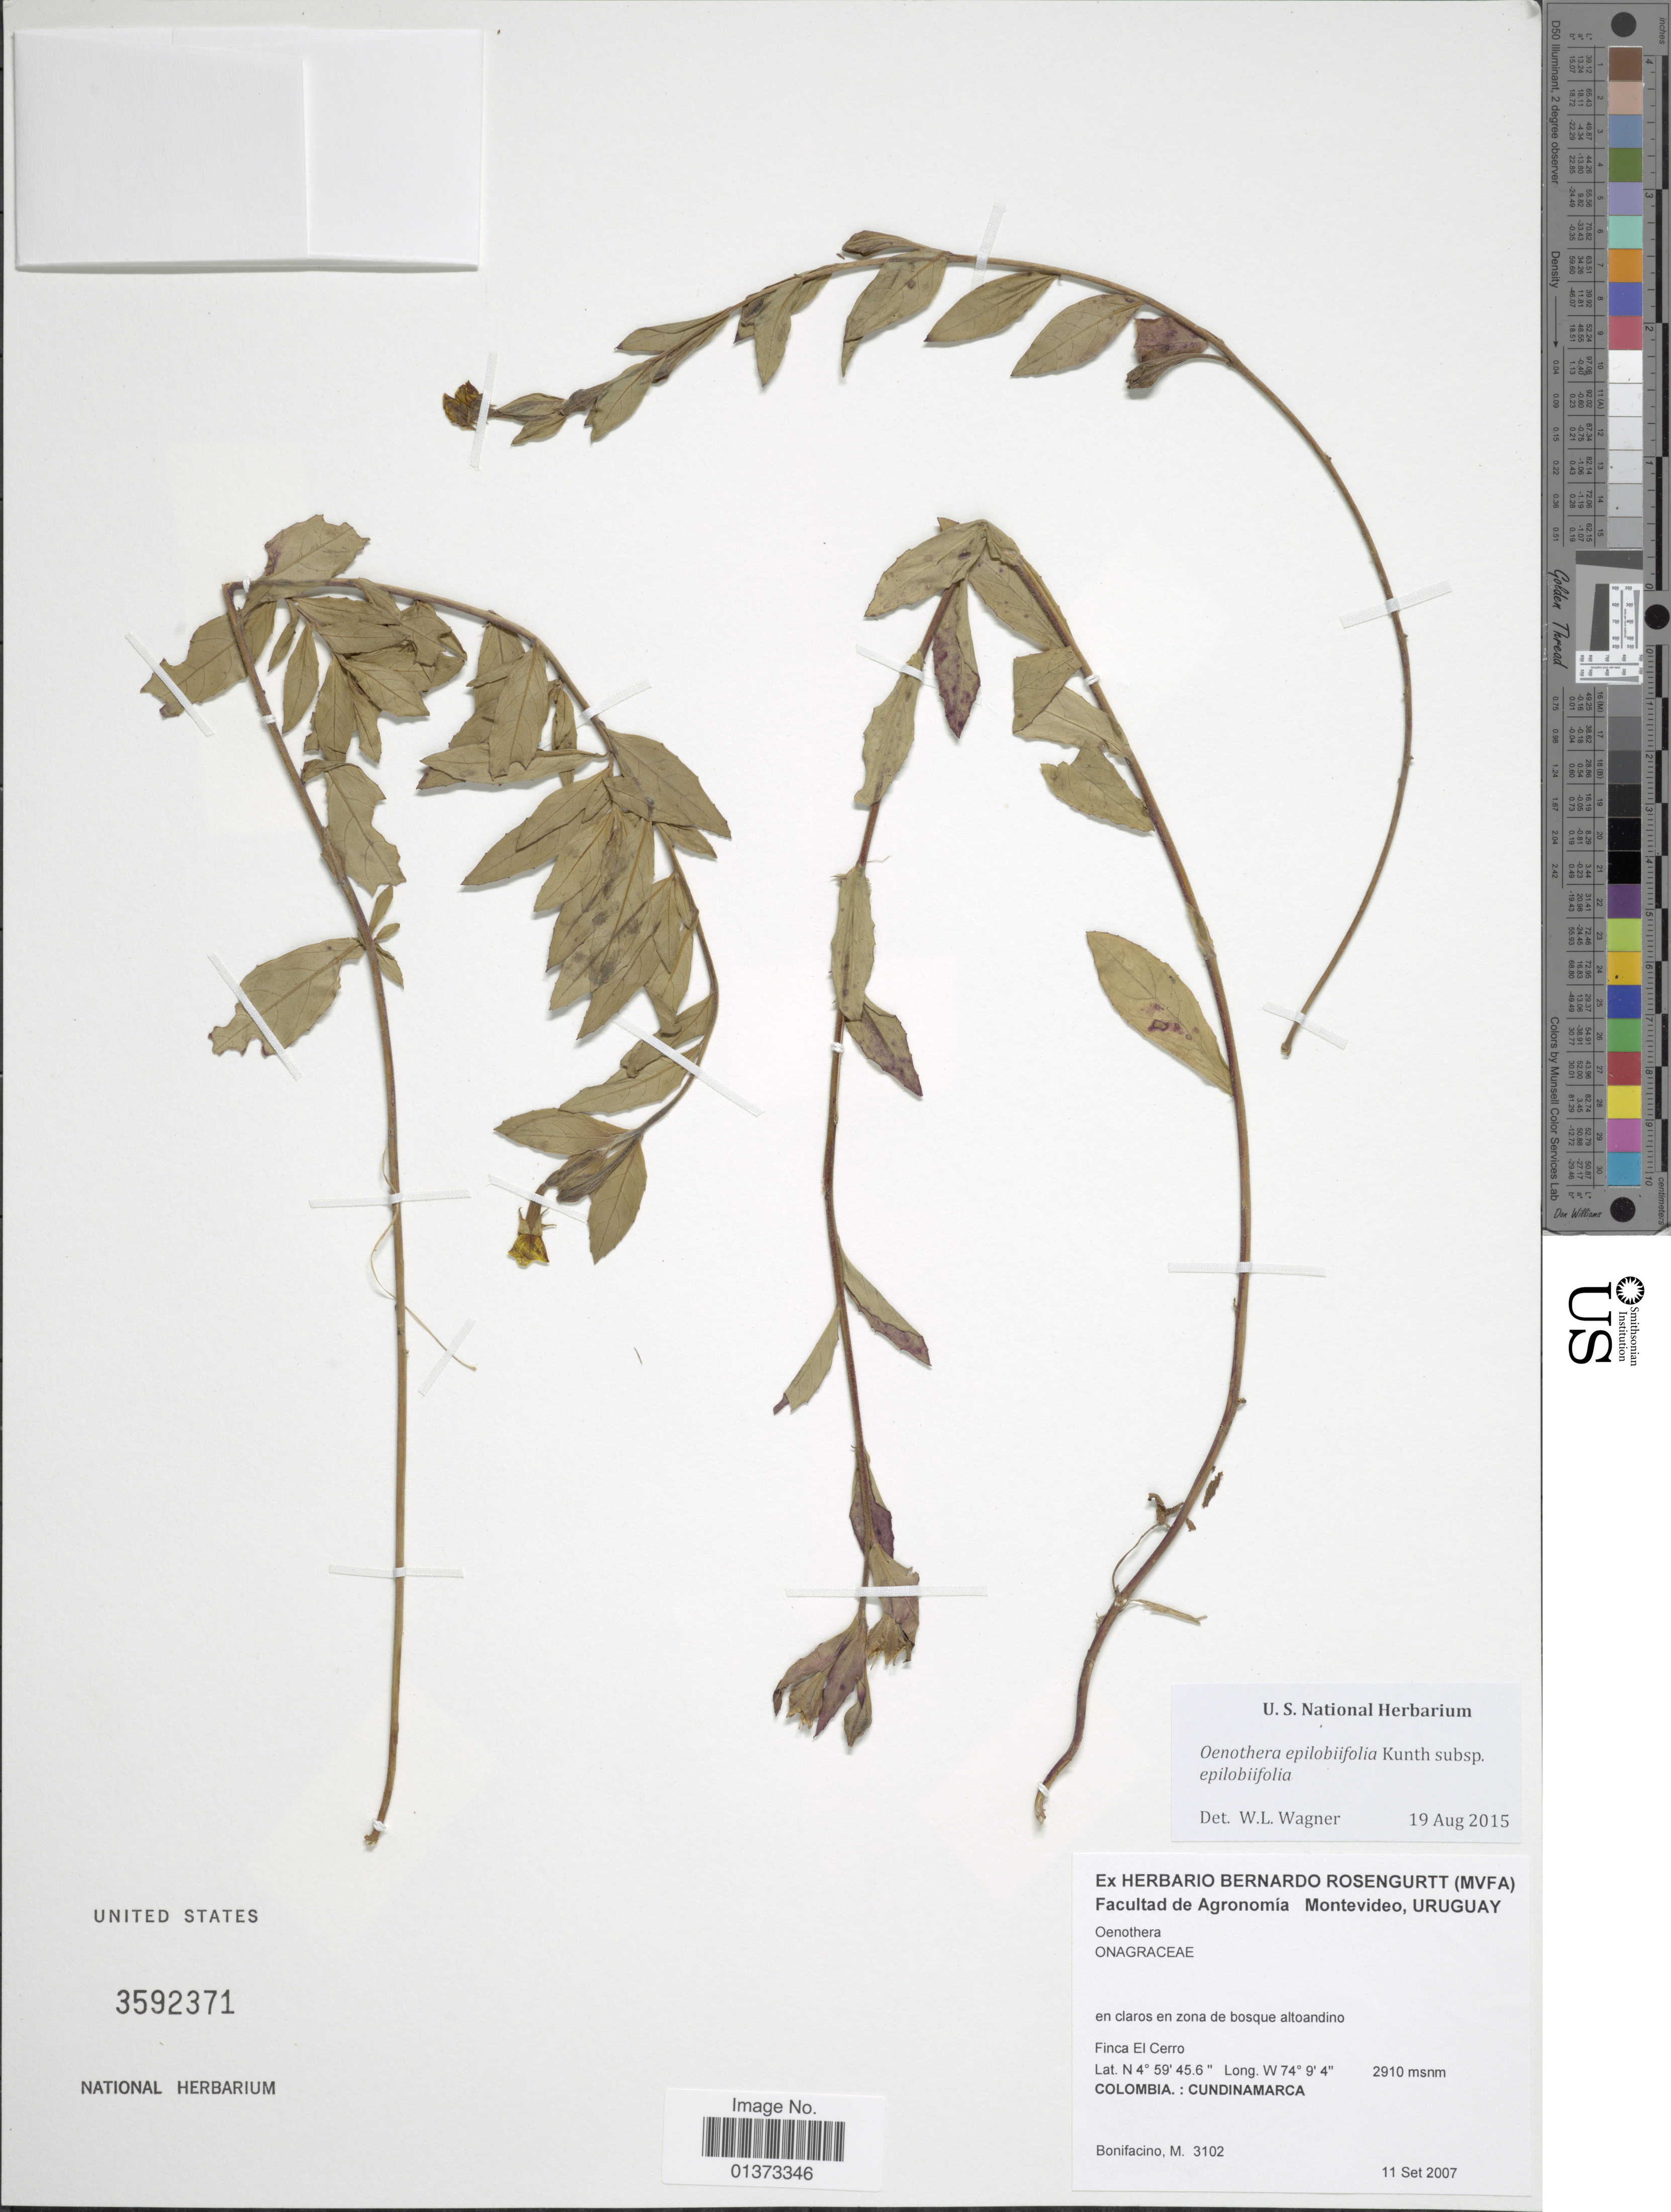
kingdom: Plantae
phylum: Tracheophyta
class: Magnoliopsida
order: Myrtales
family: Onagraceae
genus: Oenothera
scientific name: Oenothera epilobiifolia subsp. epilobiifolia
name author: Kunth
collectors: M. Bonifacino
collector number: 3102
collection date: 2007-09-11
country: Colombia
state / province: Cundinamarca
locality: Finca El Cerro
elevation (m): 2910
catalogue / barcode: US 3592371